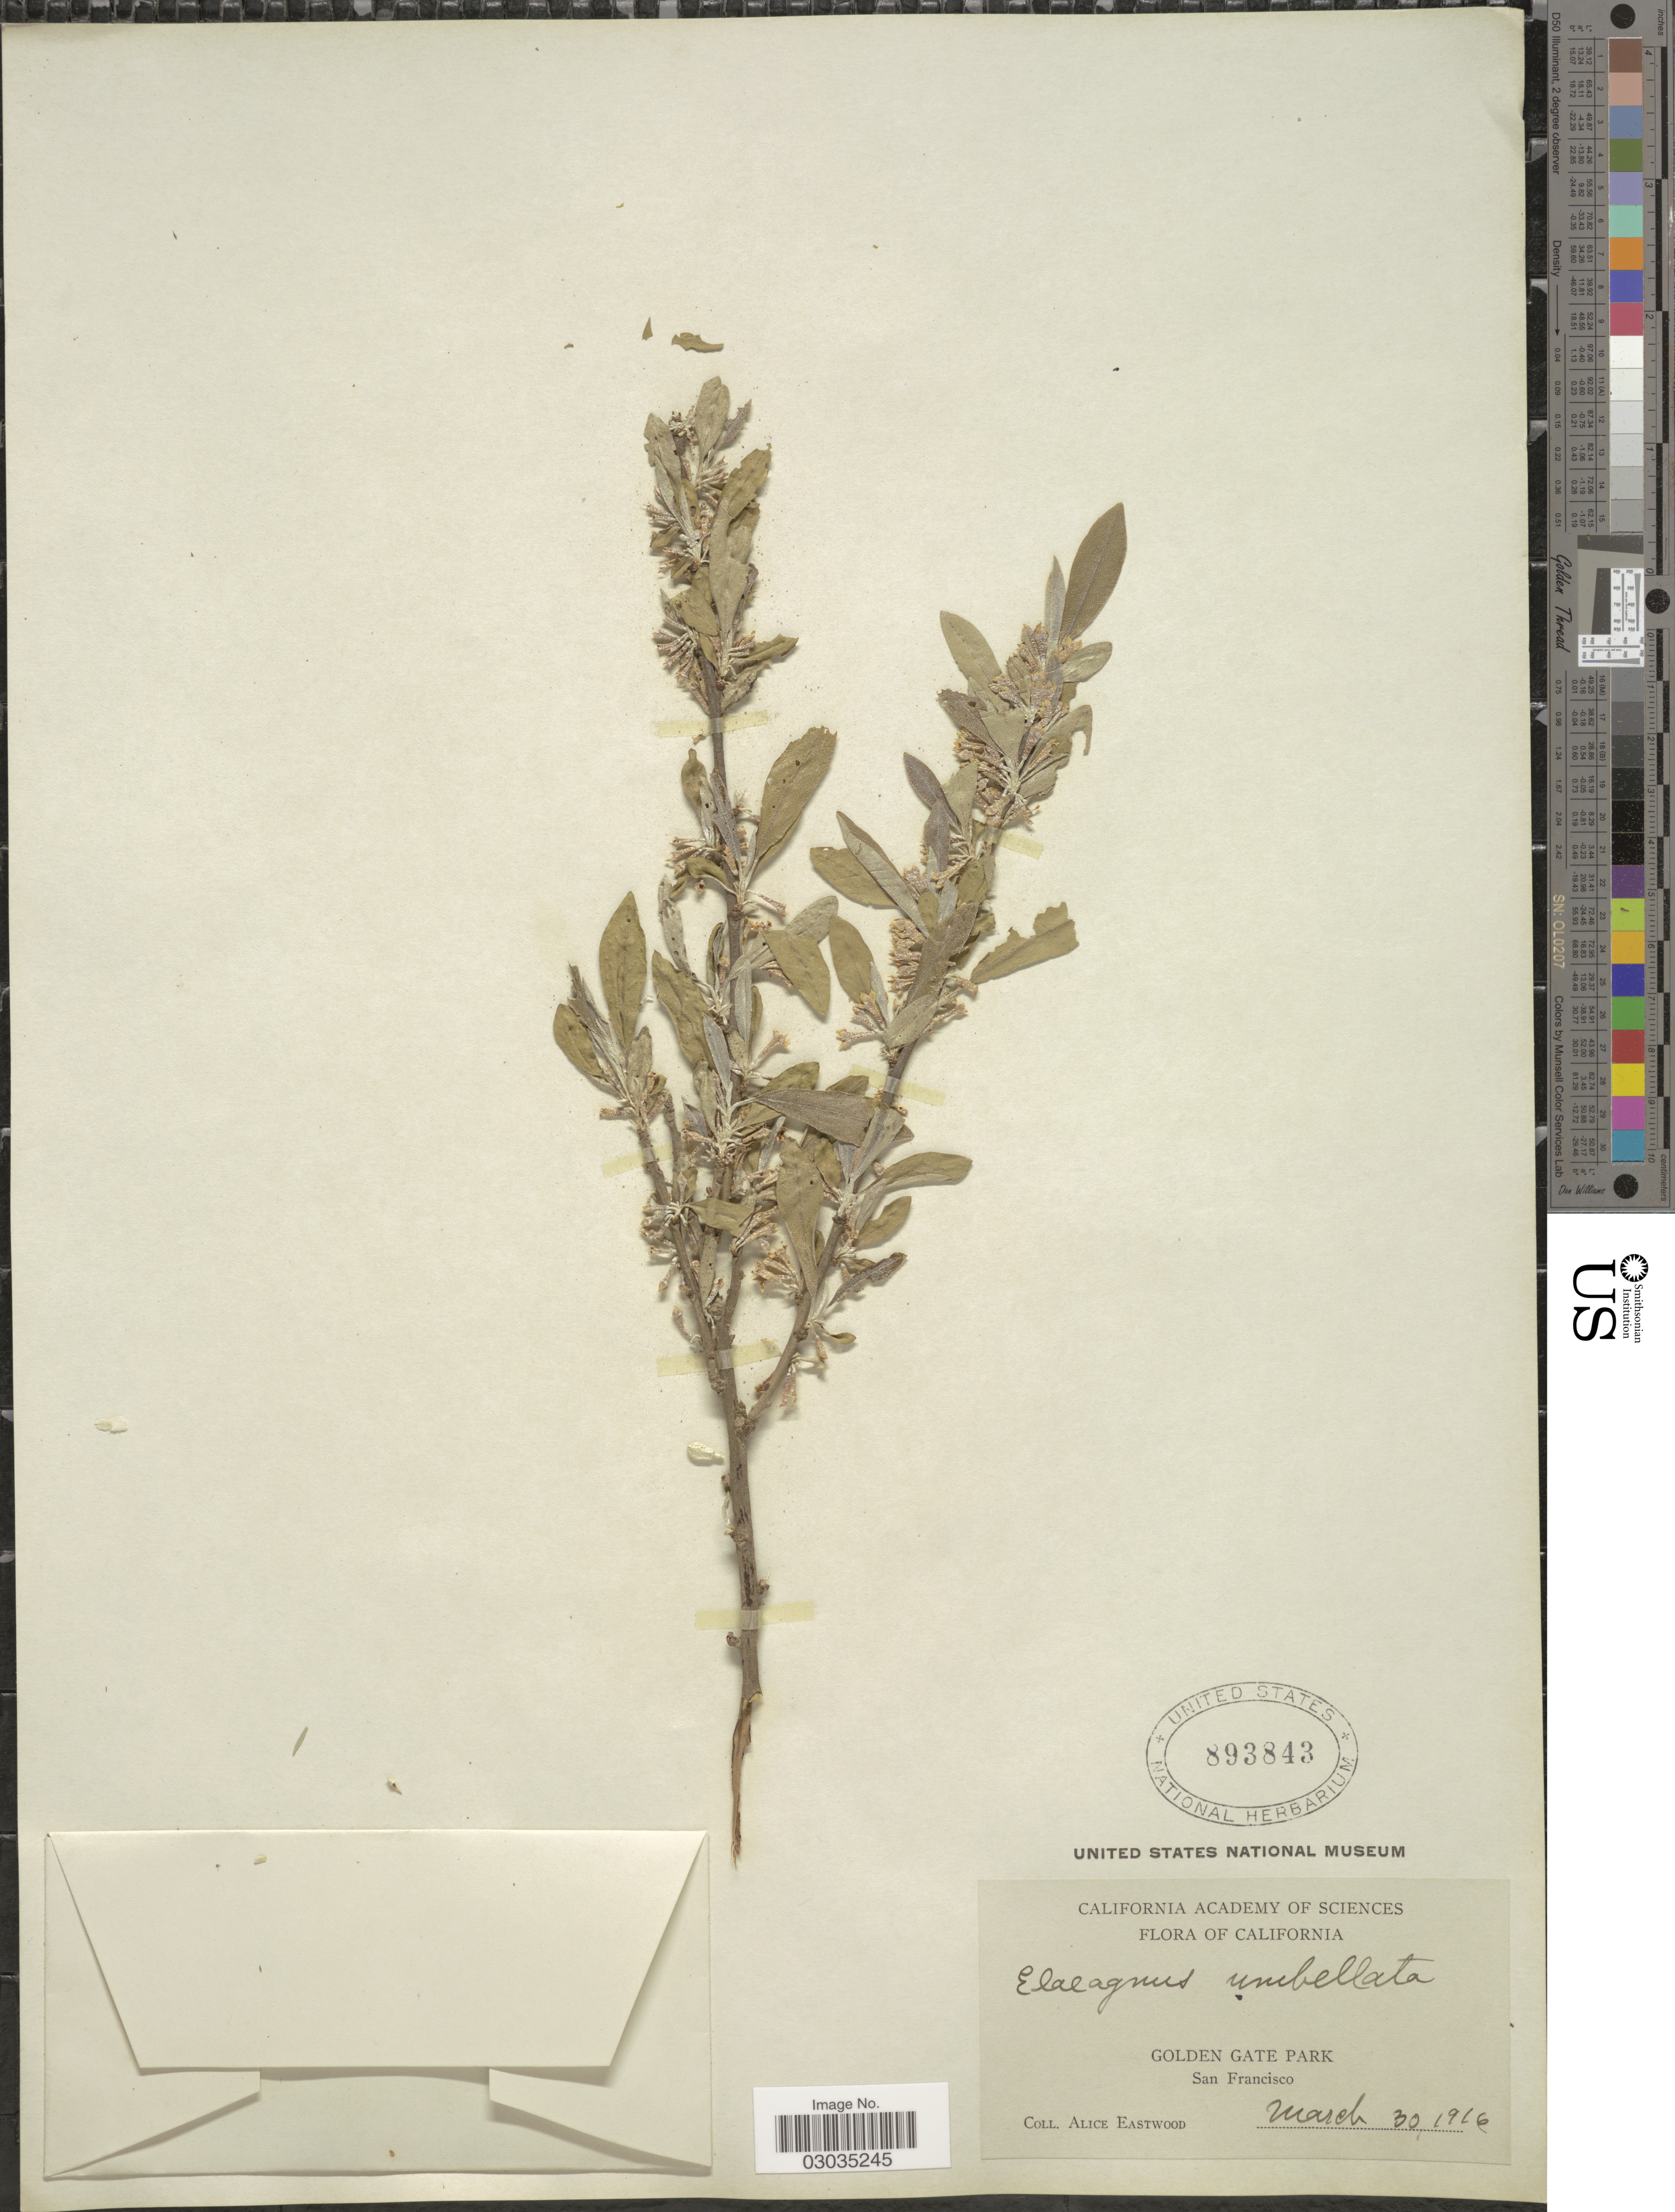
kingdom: Plantae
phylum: Tracheophyta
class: Magnoliopsida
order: Rosales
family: Elaeagnaceae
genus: Elaeagnus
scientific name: Elaeagnus umbellata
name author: Thunb.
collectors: A. Eastwood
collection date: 1916-03-30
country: United States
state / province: California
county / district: San Francisco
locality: Golden Gate Park, San Francisco.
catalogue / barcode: US 893843